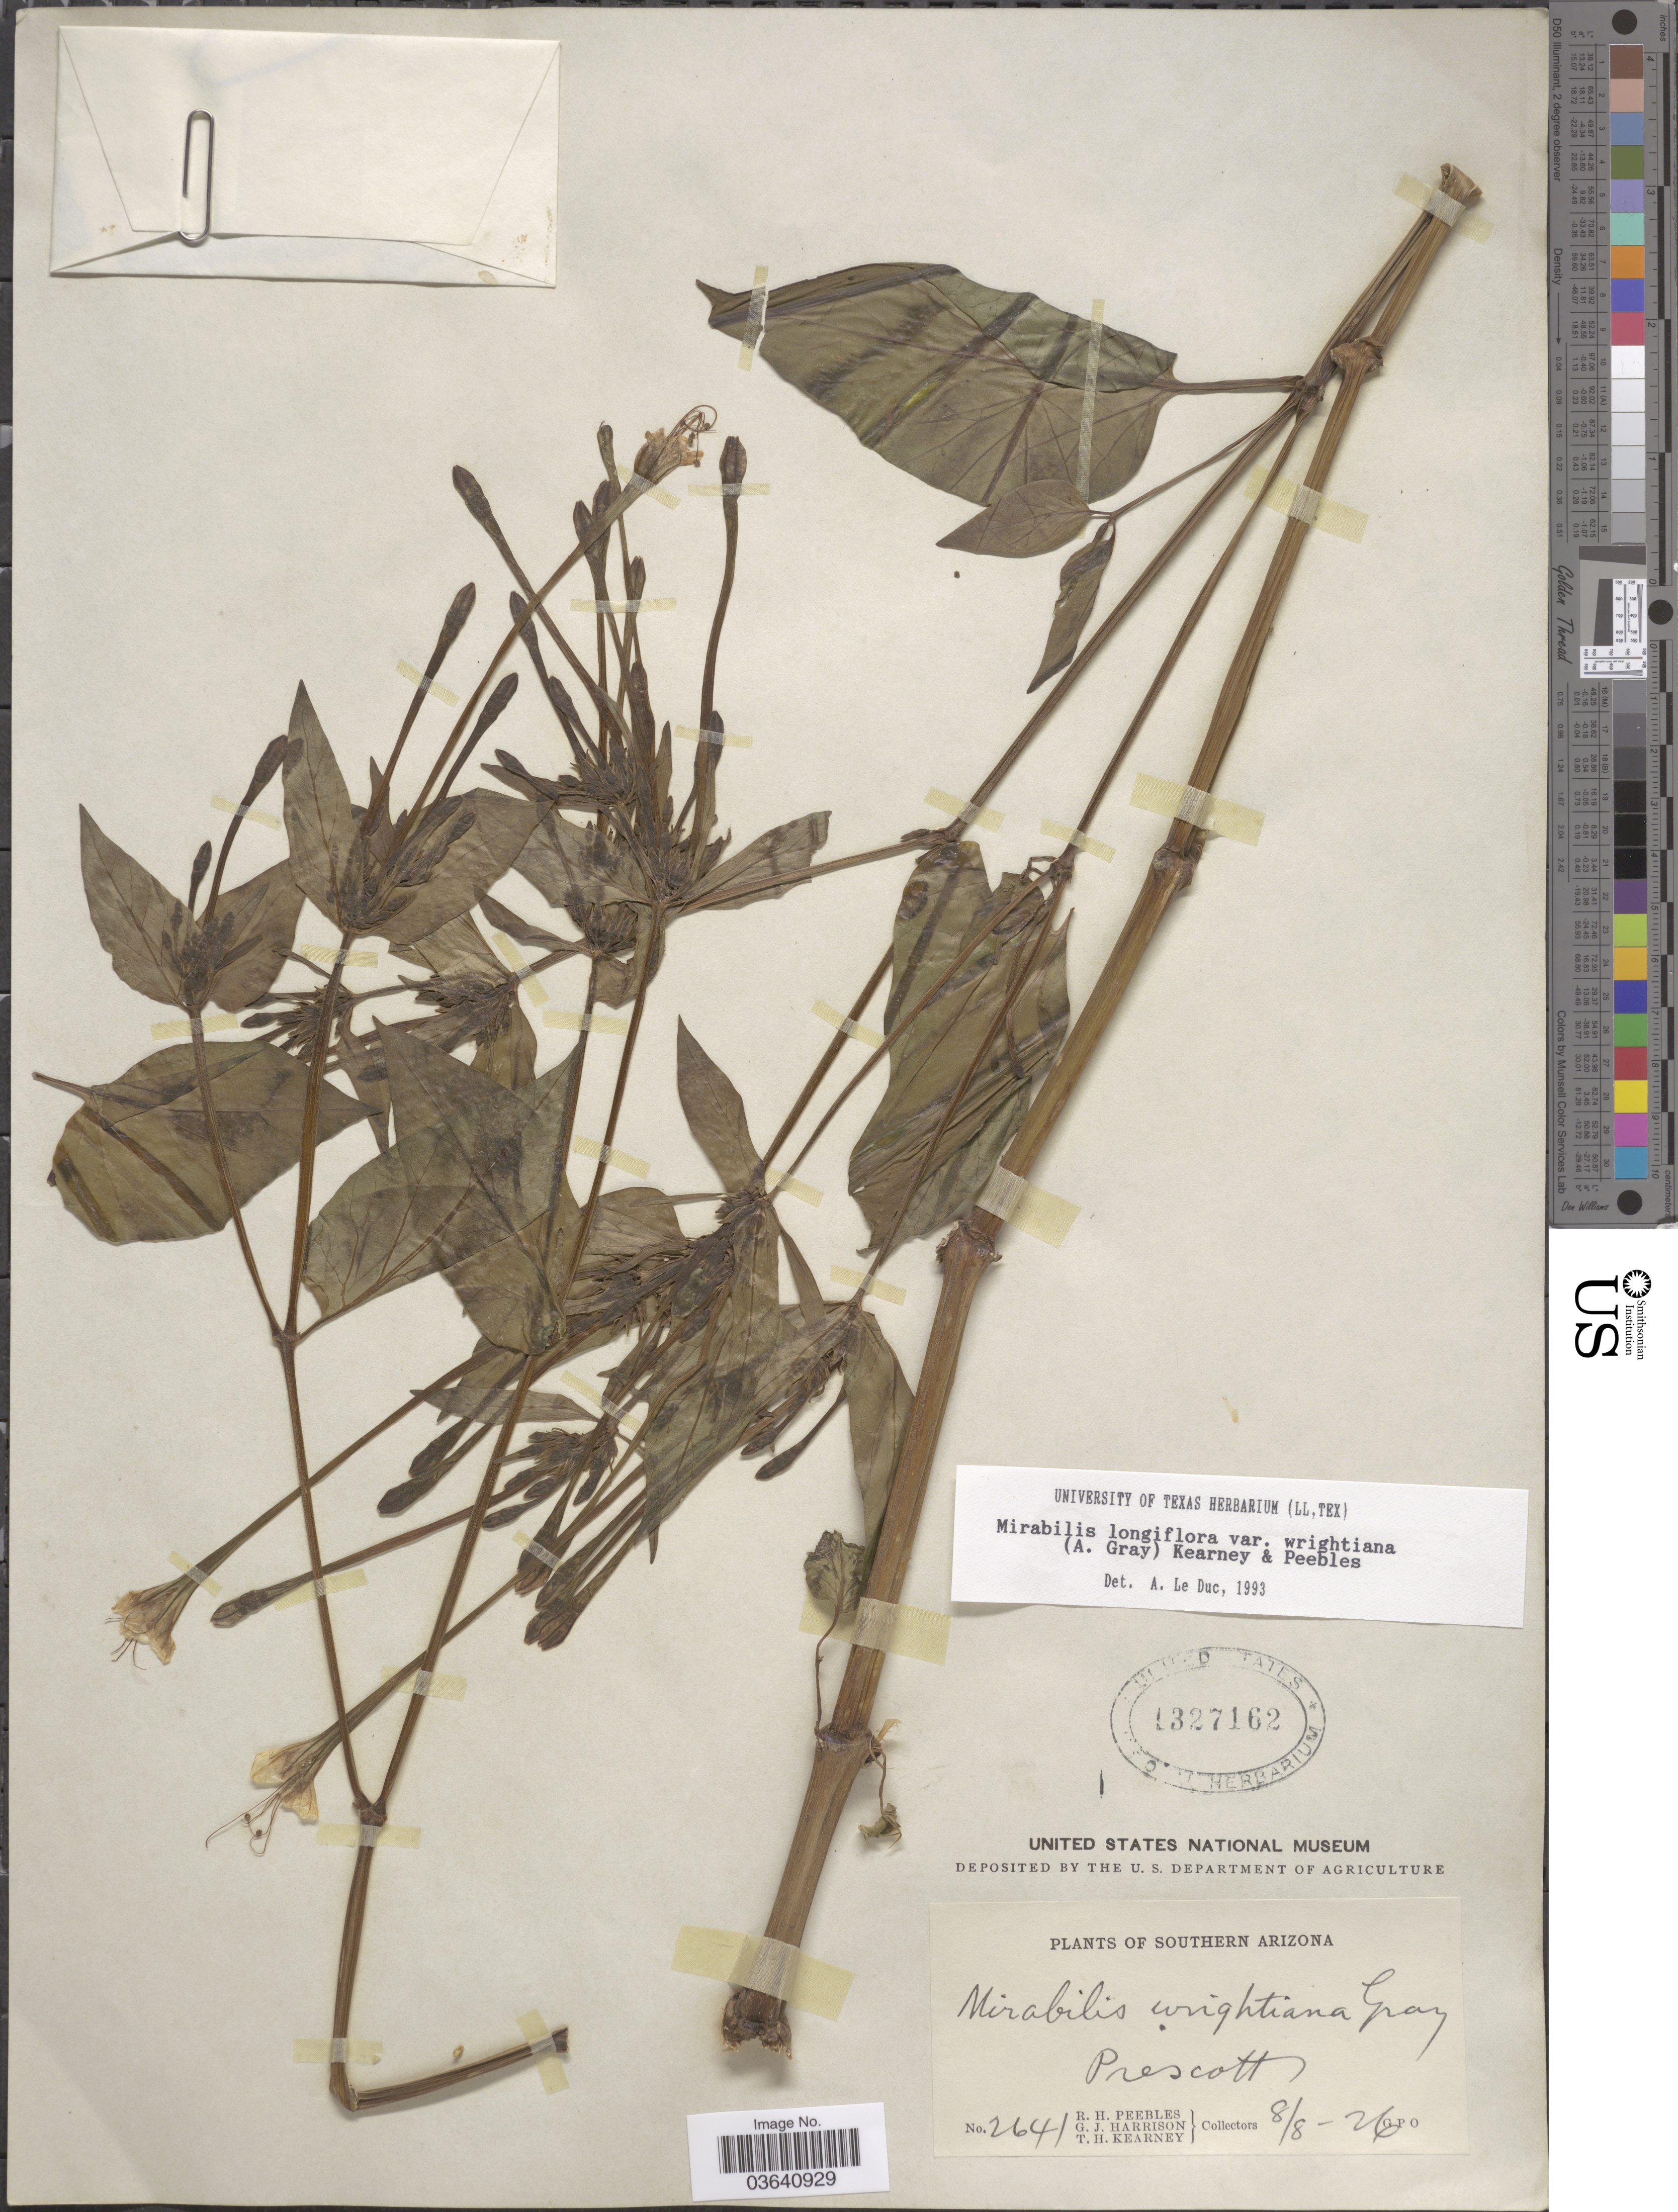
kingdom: Plantae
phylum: Tracheophyta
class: Magnoliopsida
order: Caryophyllales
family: Nyctaginaceae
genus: Mirabilis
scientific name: Mirabilis longiflora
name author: L.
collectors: R. H. Peebles, G. J. Harrison & T. H. Kearney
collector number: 2641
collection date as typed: Transcribed d/m/y: 8/8/26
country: United States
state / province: Arizona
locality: Southern Arizona. Prescott.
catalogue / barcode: US 1327162